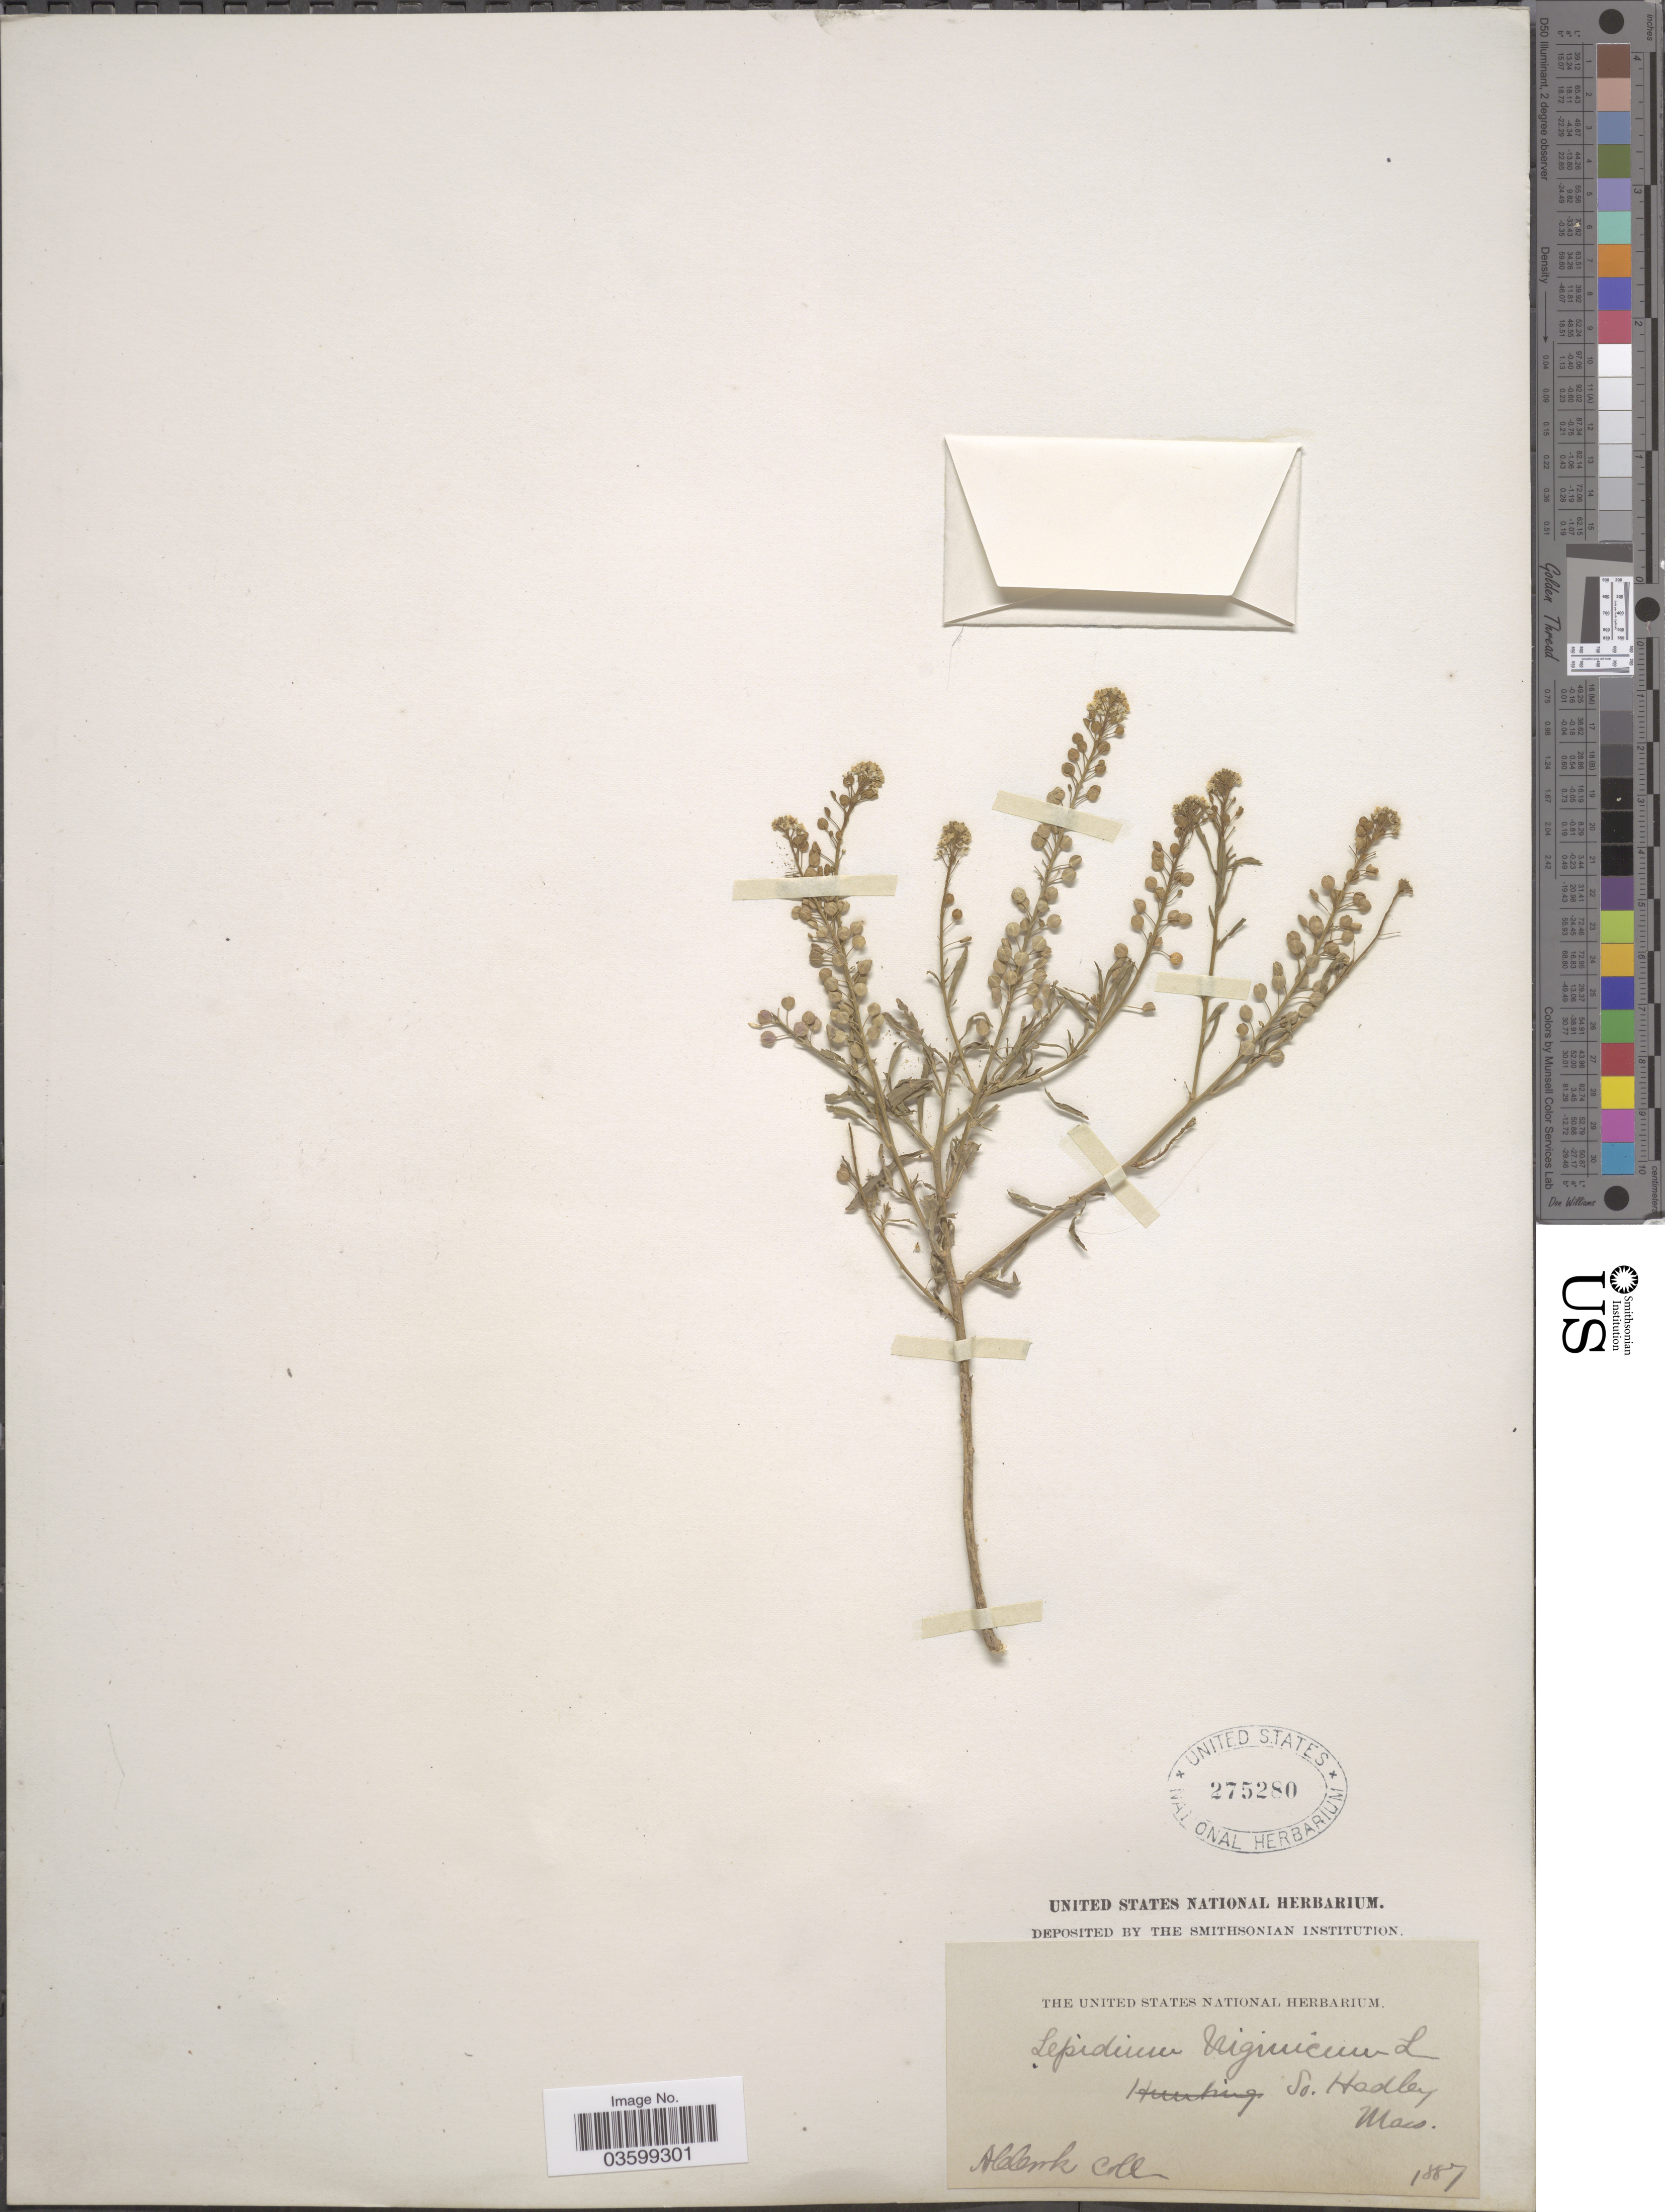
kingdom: Plantae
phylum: Tracheophyta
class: Magnoliopsida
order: Brassicales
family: Brassicaceae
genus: Lepidium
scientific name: Lepidium virginicum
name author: L.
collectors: A. Cook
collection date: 1887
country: United States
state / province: Massachusetts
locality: So. Hadley.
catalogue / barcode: US 275280